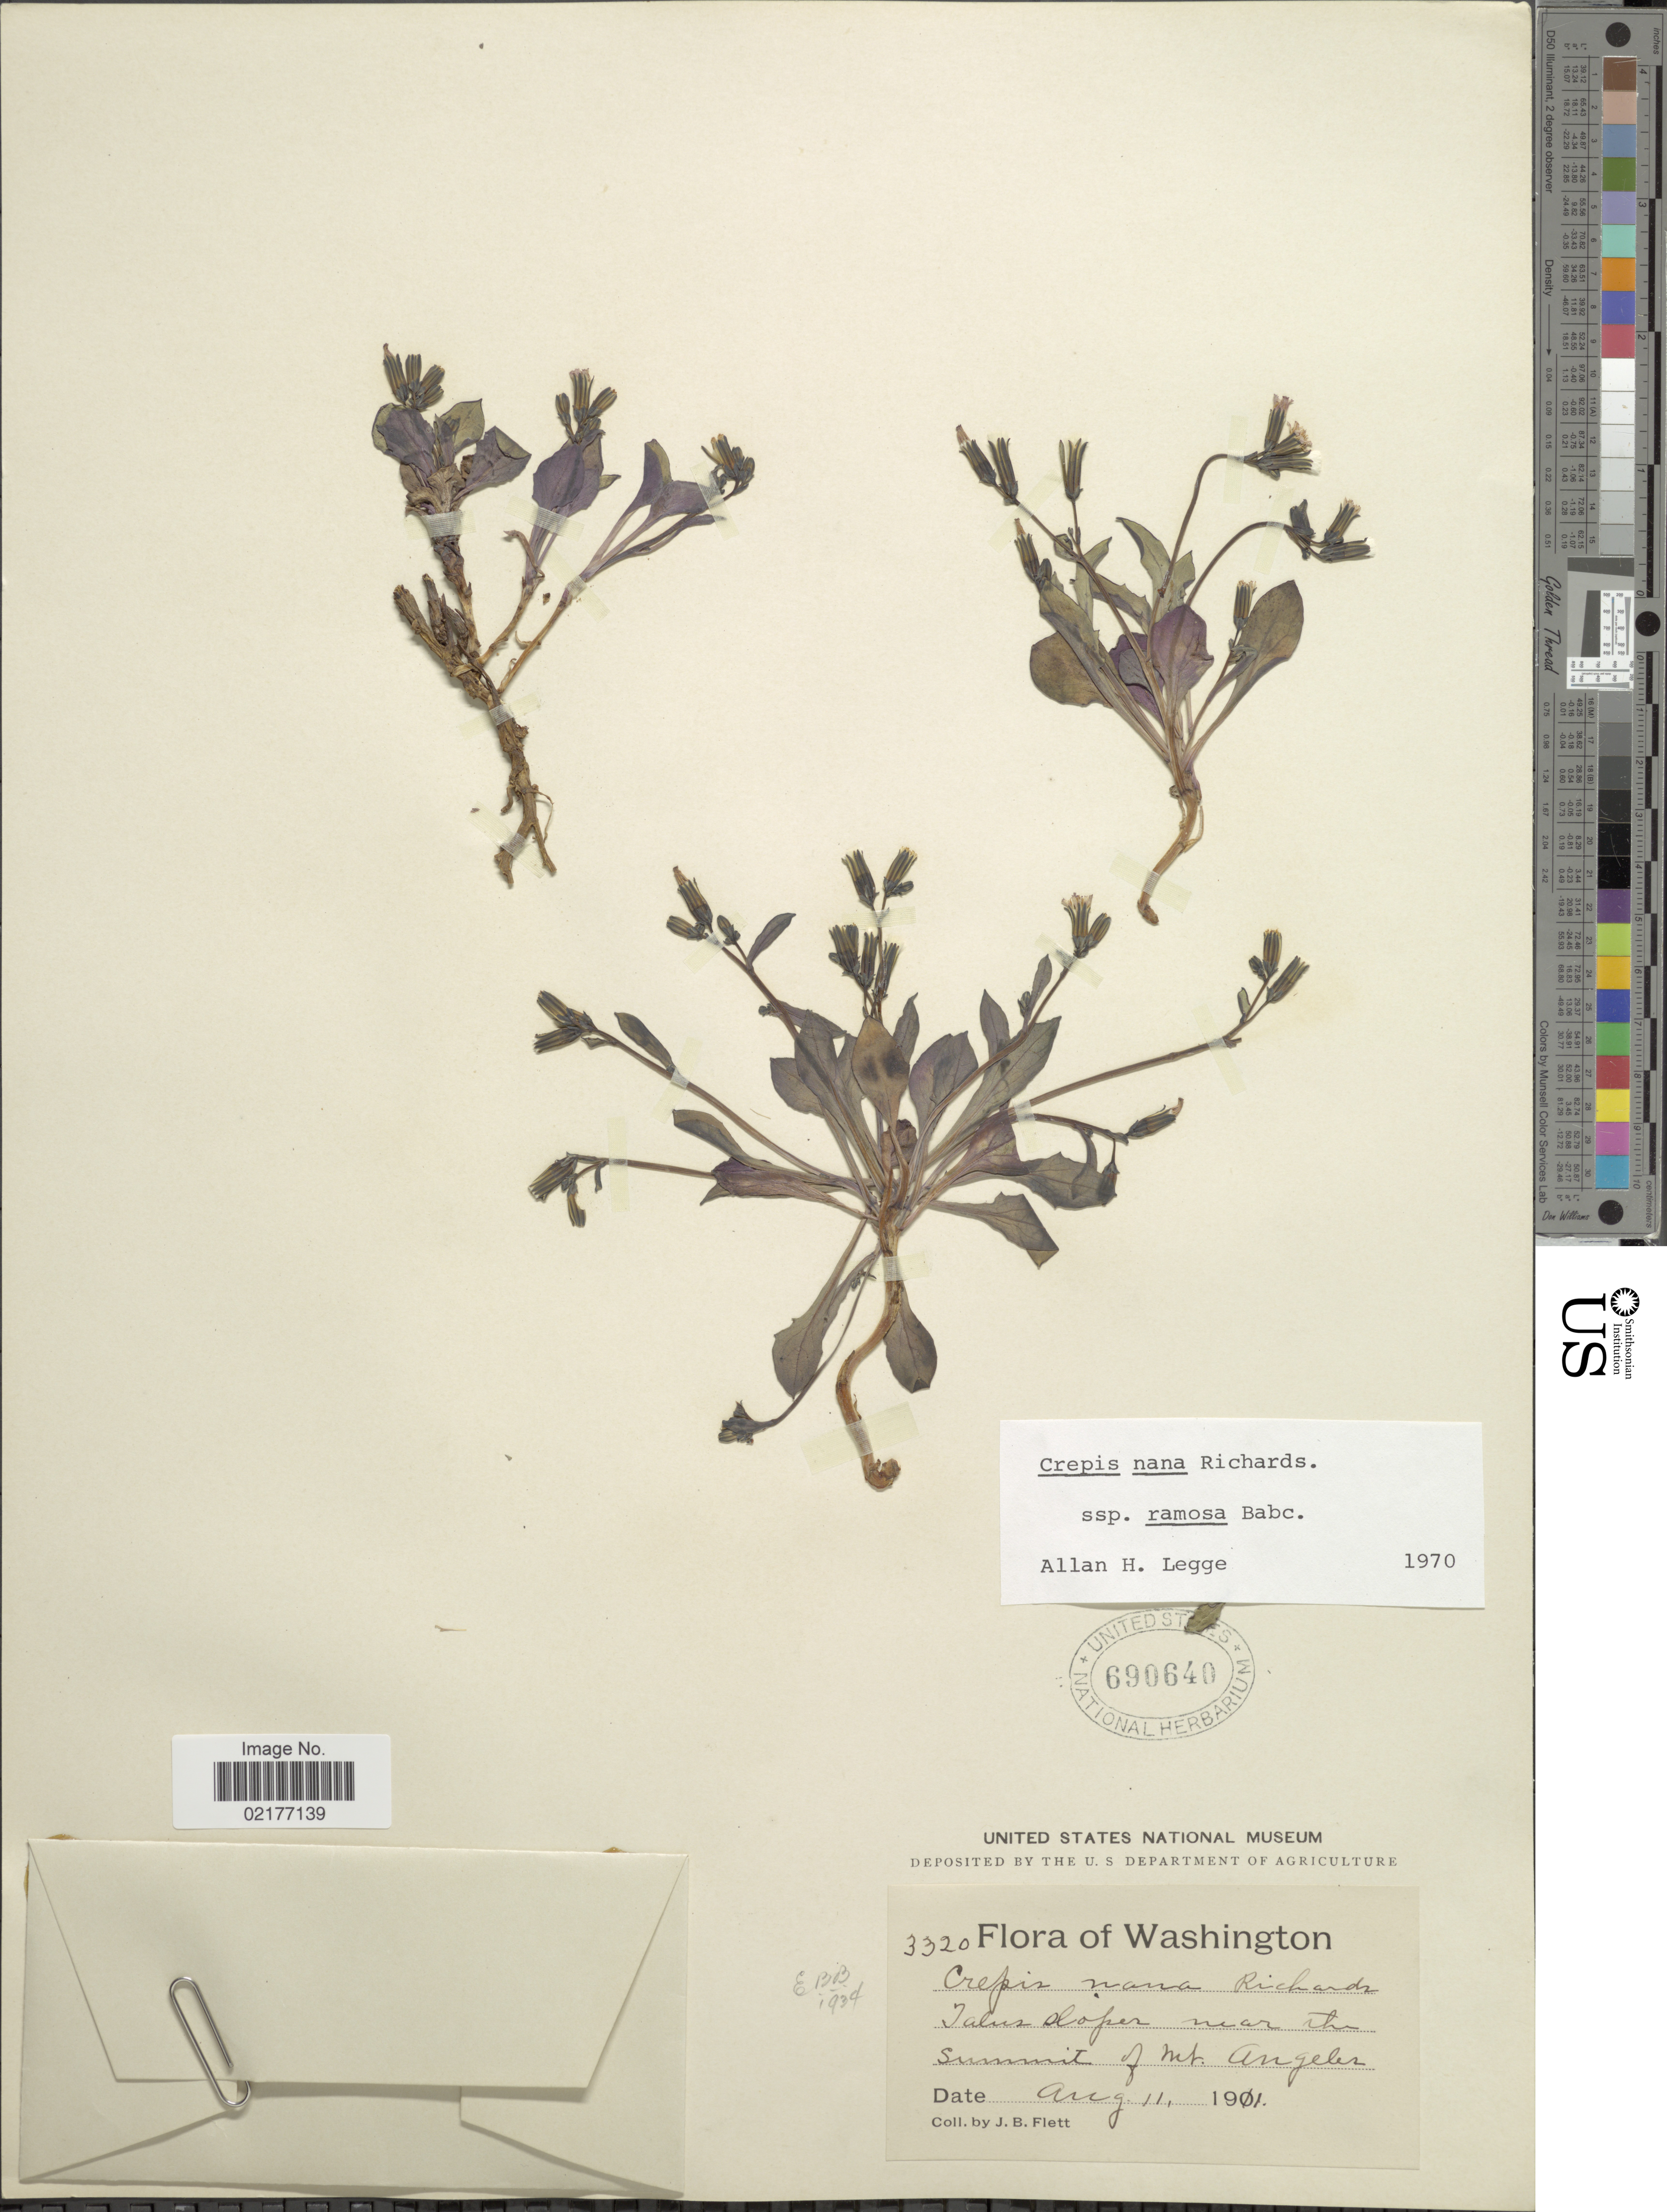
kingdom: Plantae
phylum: Tracheophyta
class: Magnoliopsida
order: Asterales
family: Asteraceae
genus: Askellia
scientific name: Askellia pygmaea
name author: (Ledeb.) Sennikov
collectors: J. Flett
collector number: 3320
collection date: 1911-08-11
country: United States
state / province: Washington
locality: Talus slopes near the summit of Mt. Angeles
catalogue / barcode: US 690640